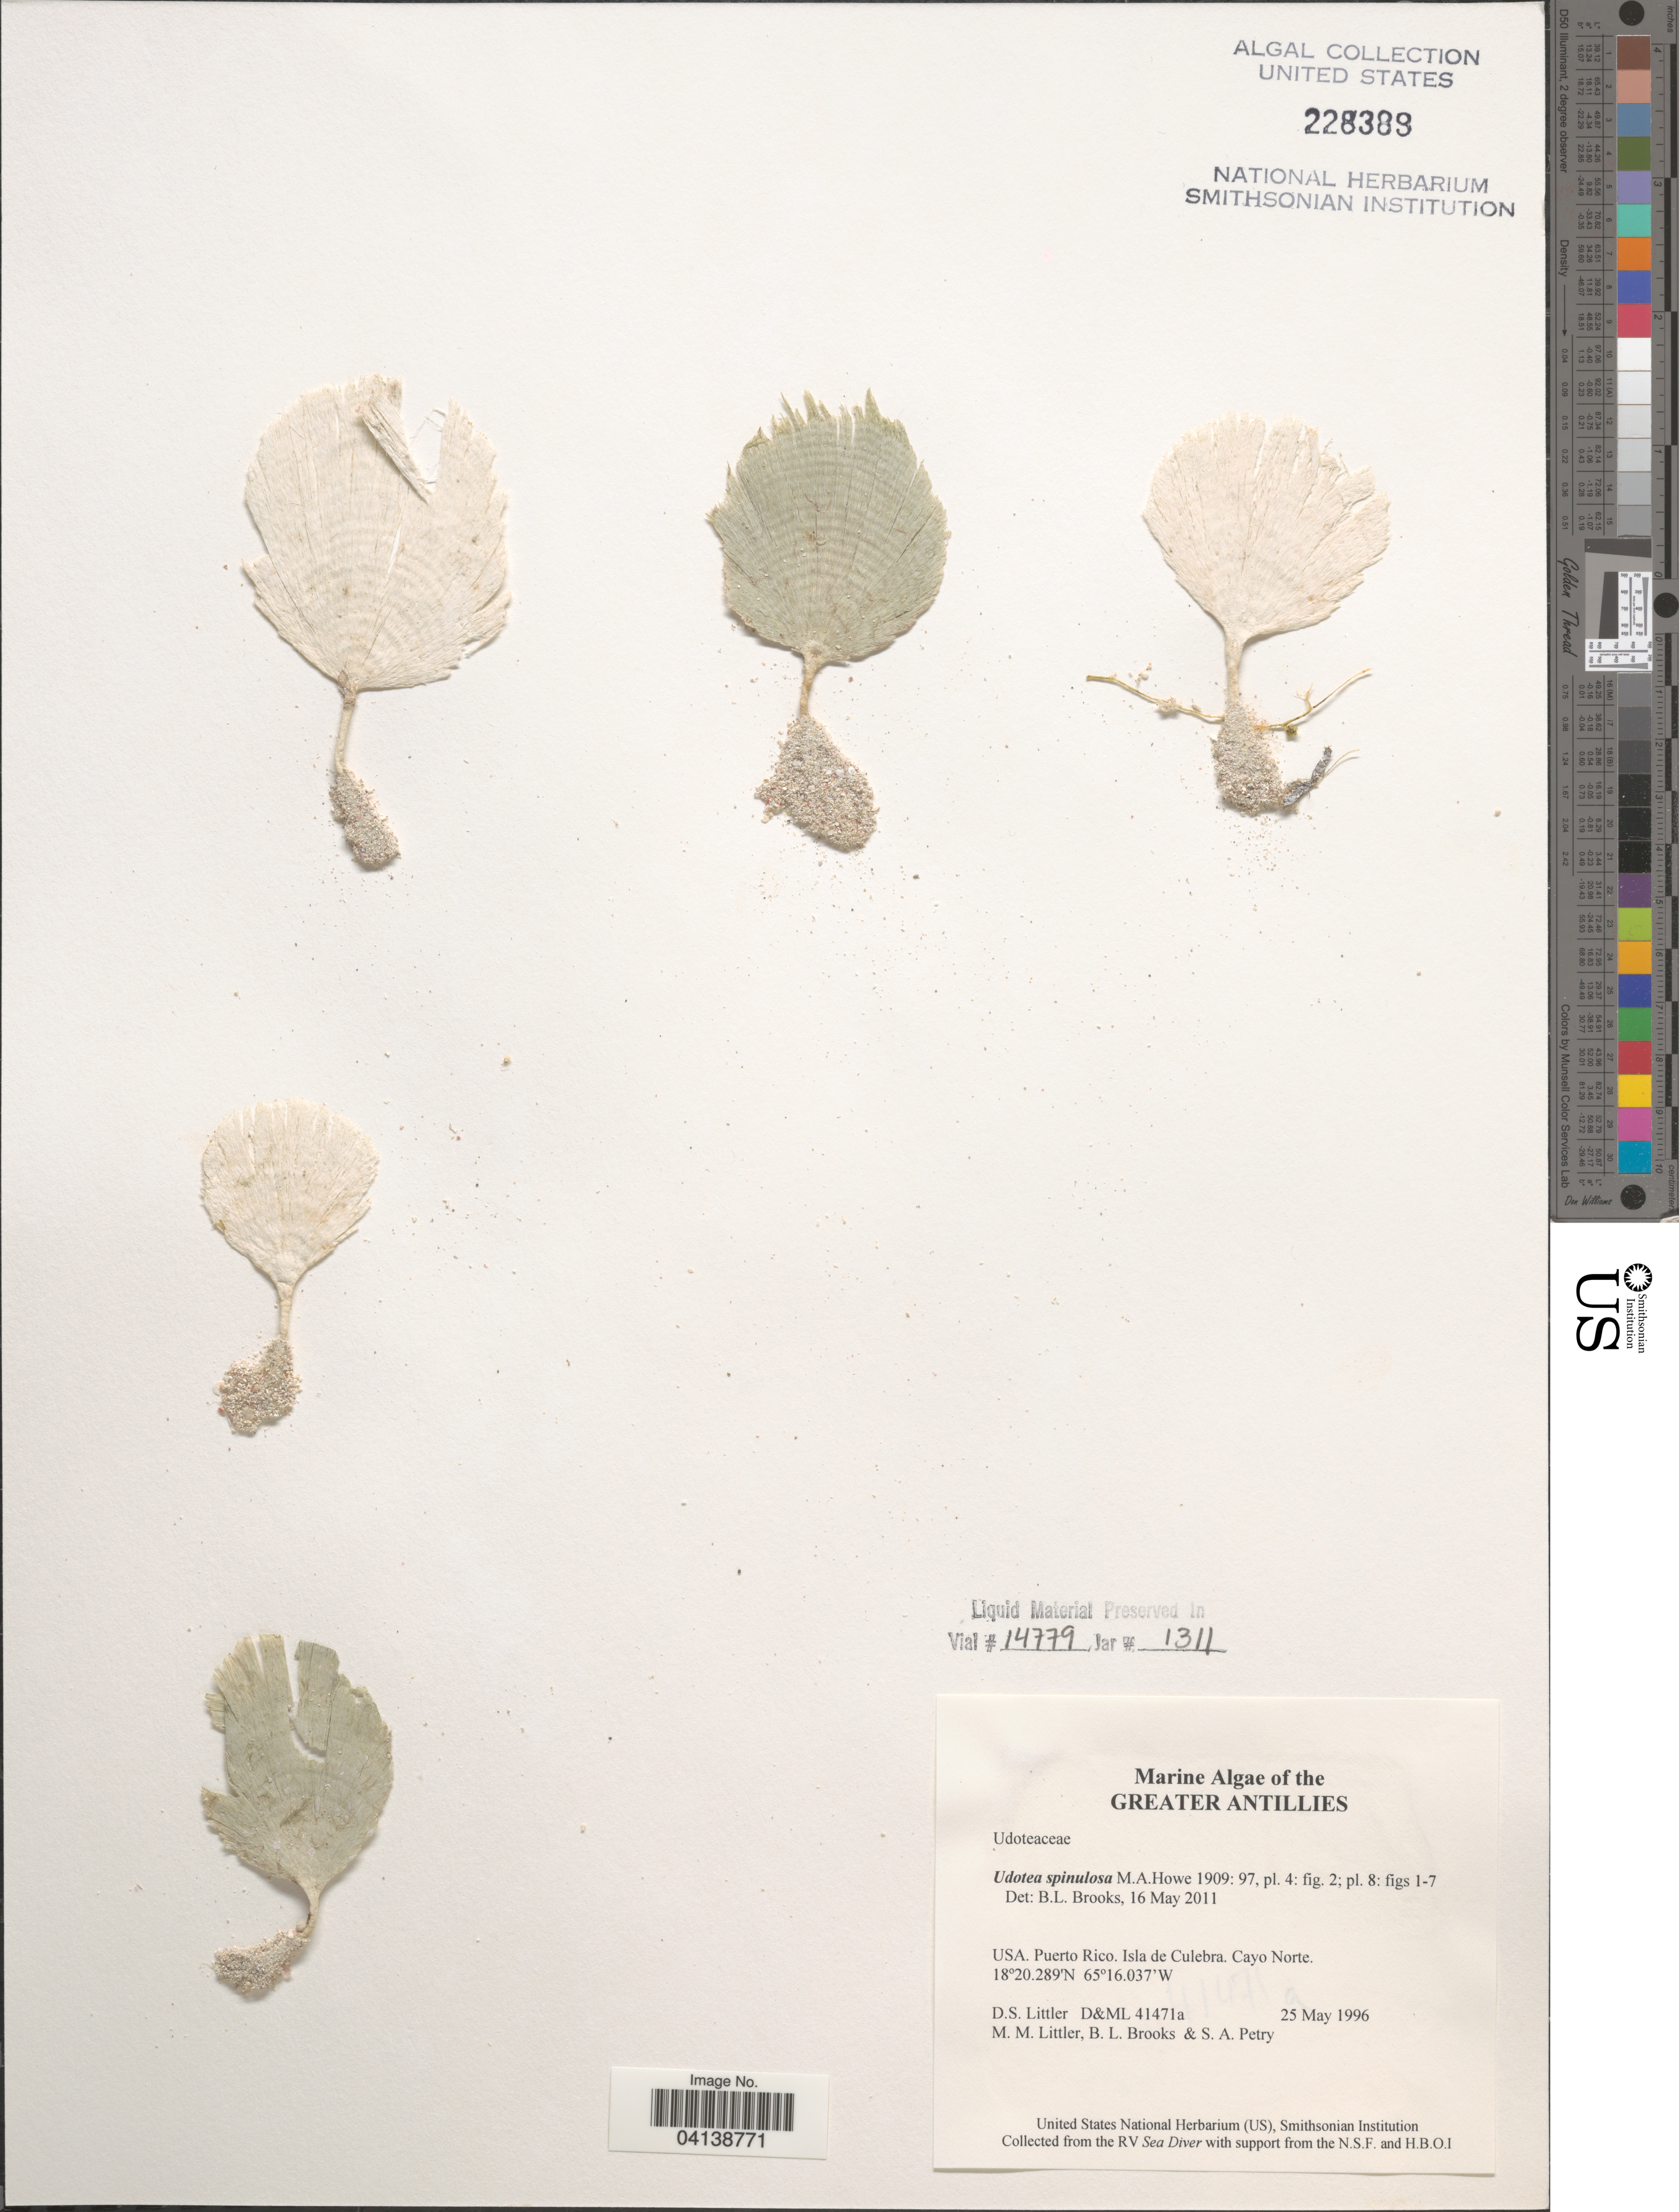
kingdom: Plantae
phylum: Chlorophyta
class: Ulvophyceae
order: Bryopsidales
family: Udoteaceae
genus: Udotea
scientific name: Udotea spinulosa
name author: M. Howe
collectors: D. S. Littler, B. Brooks & S. Petry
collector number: D&ML41471a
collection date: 1996-05-25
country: Puerto Rico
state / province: Culebra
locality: The Greater Antillies. Isla de Culebra. Cayo Norte.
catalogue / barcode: US 228389